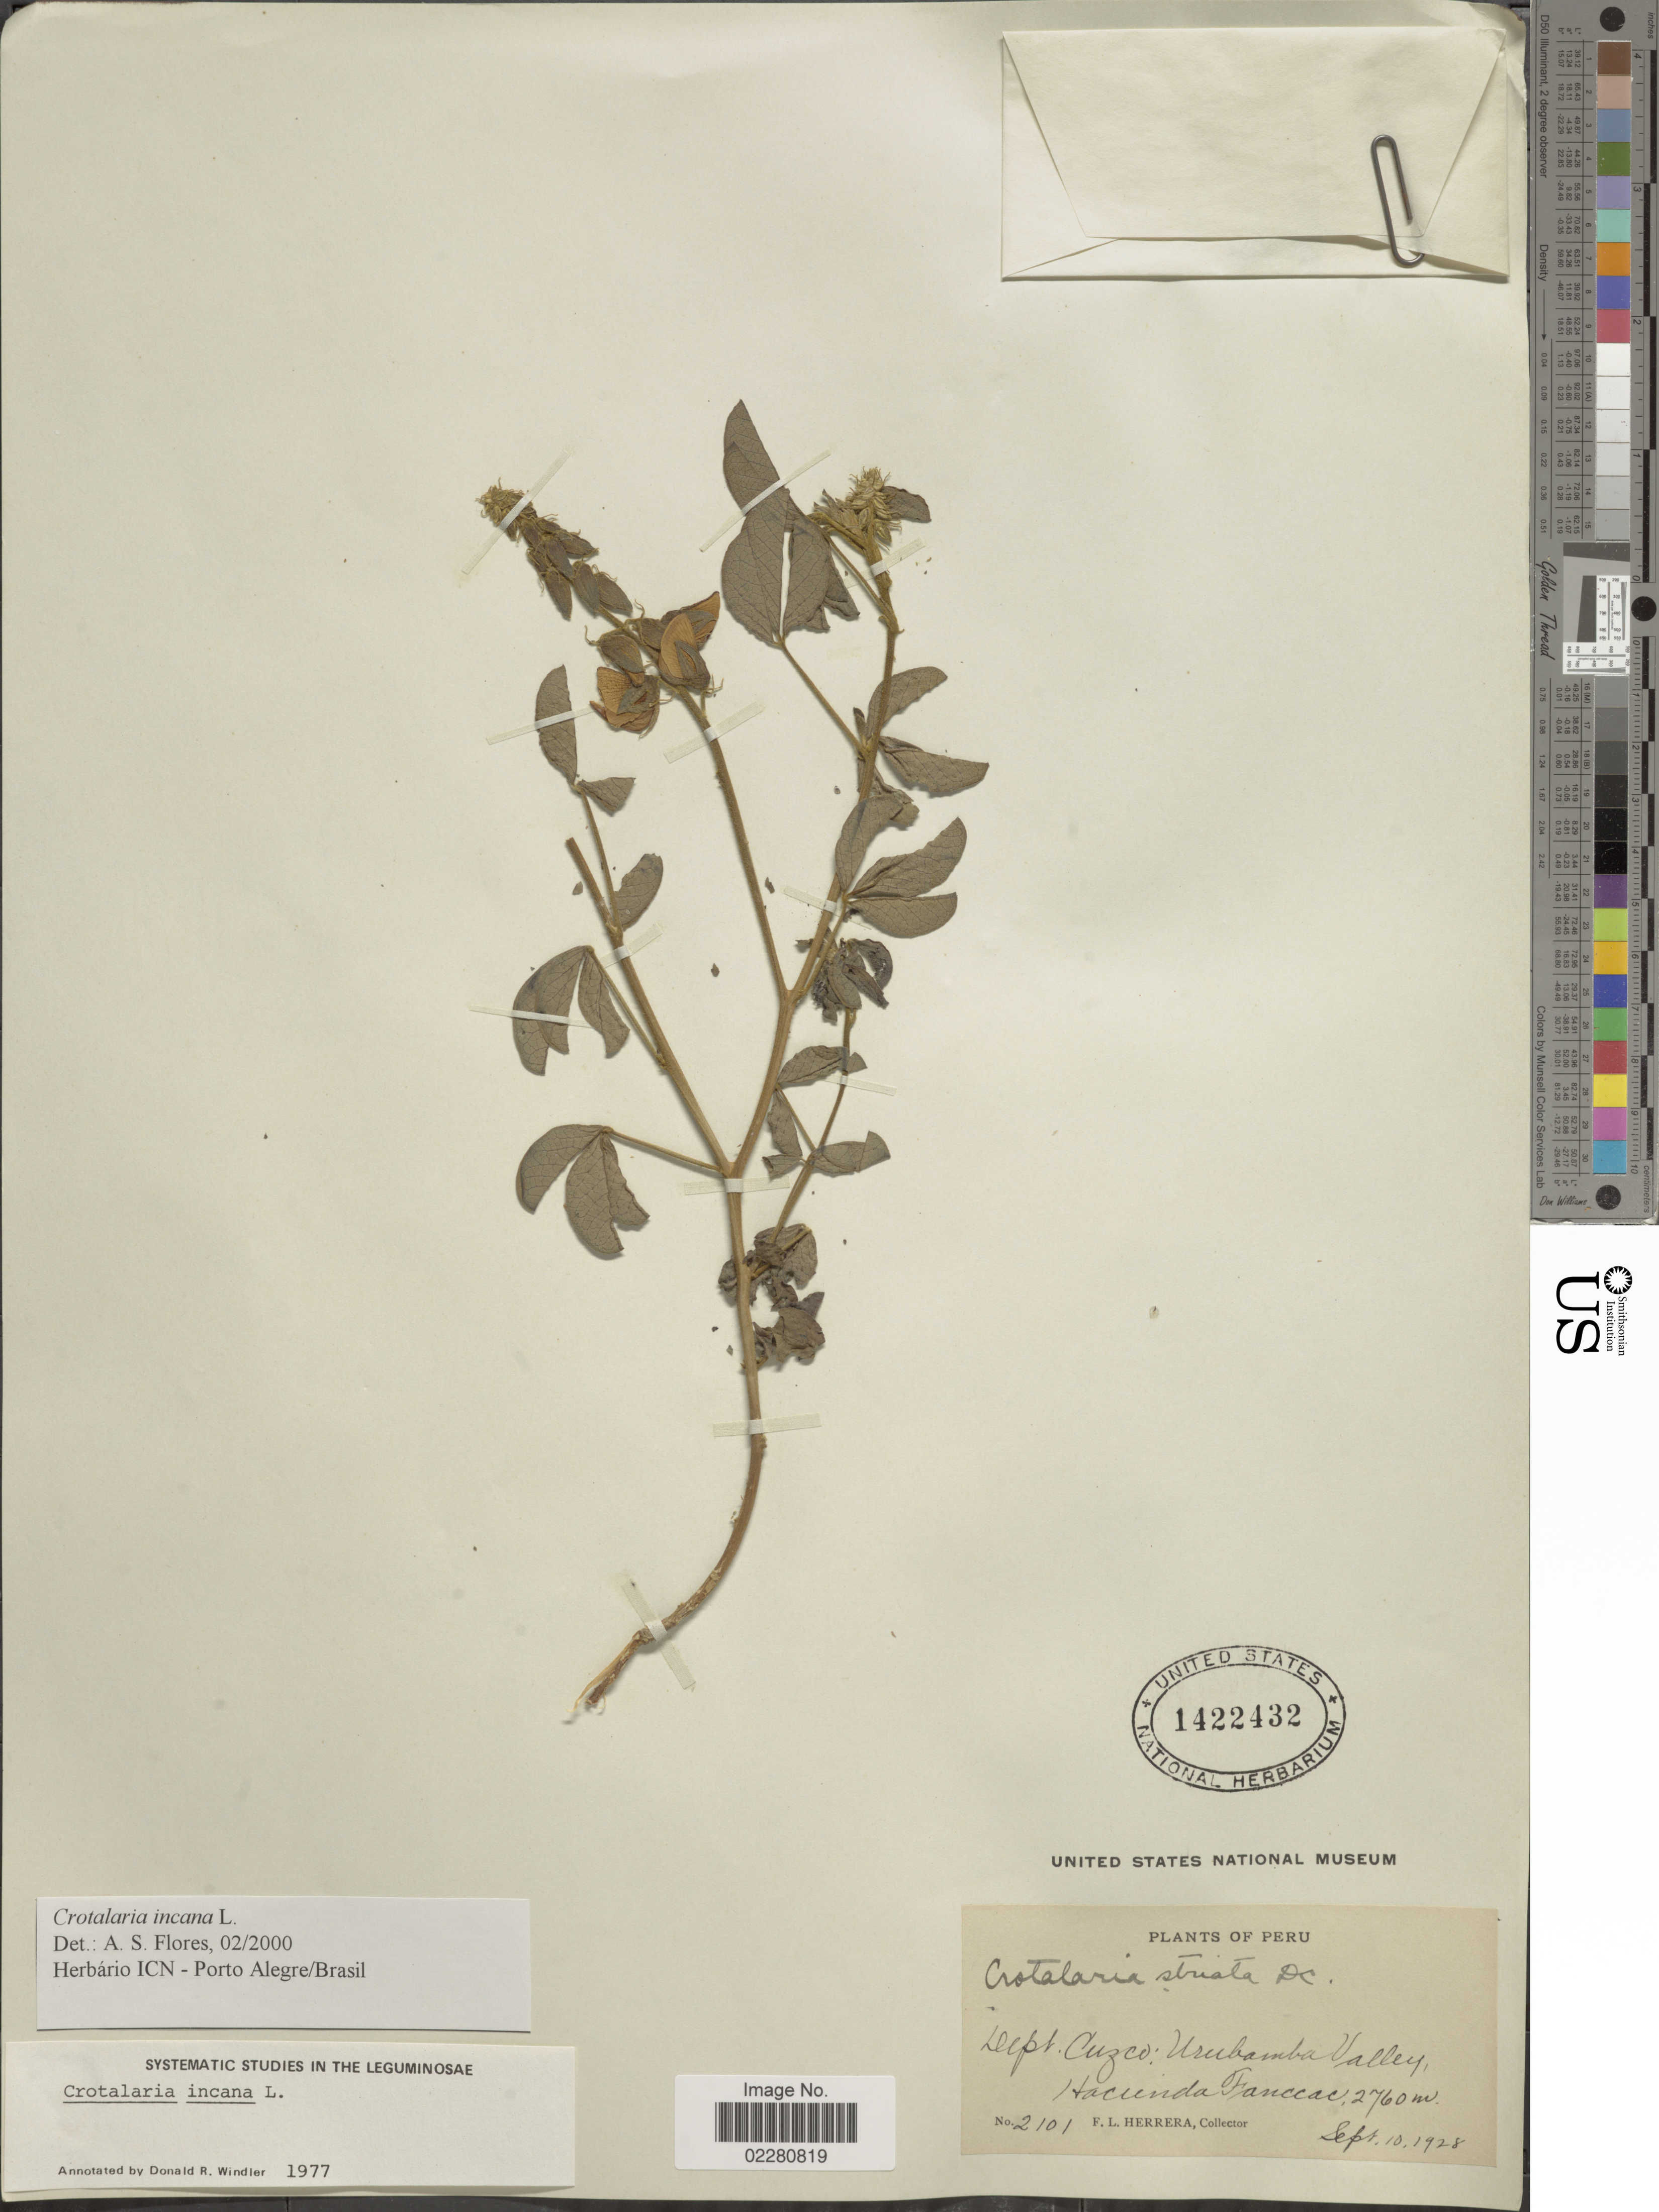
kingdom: Plantae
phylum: Tracheophyta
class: Magnoliopsida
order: Fabales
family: Fabaceae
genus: Crotalaria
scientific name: Crotalaria incana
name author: L.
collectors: F. L. Herrera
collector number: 2102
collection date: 1928-09-10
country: Peru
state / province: Cusco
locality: Dept. Cuzco: Urubamba Valley, Hacienda Fanccac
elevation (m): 2760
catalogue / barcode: US 1422432